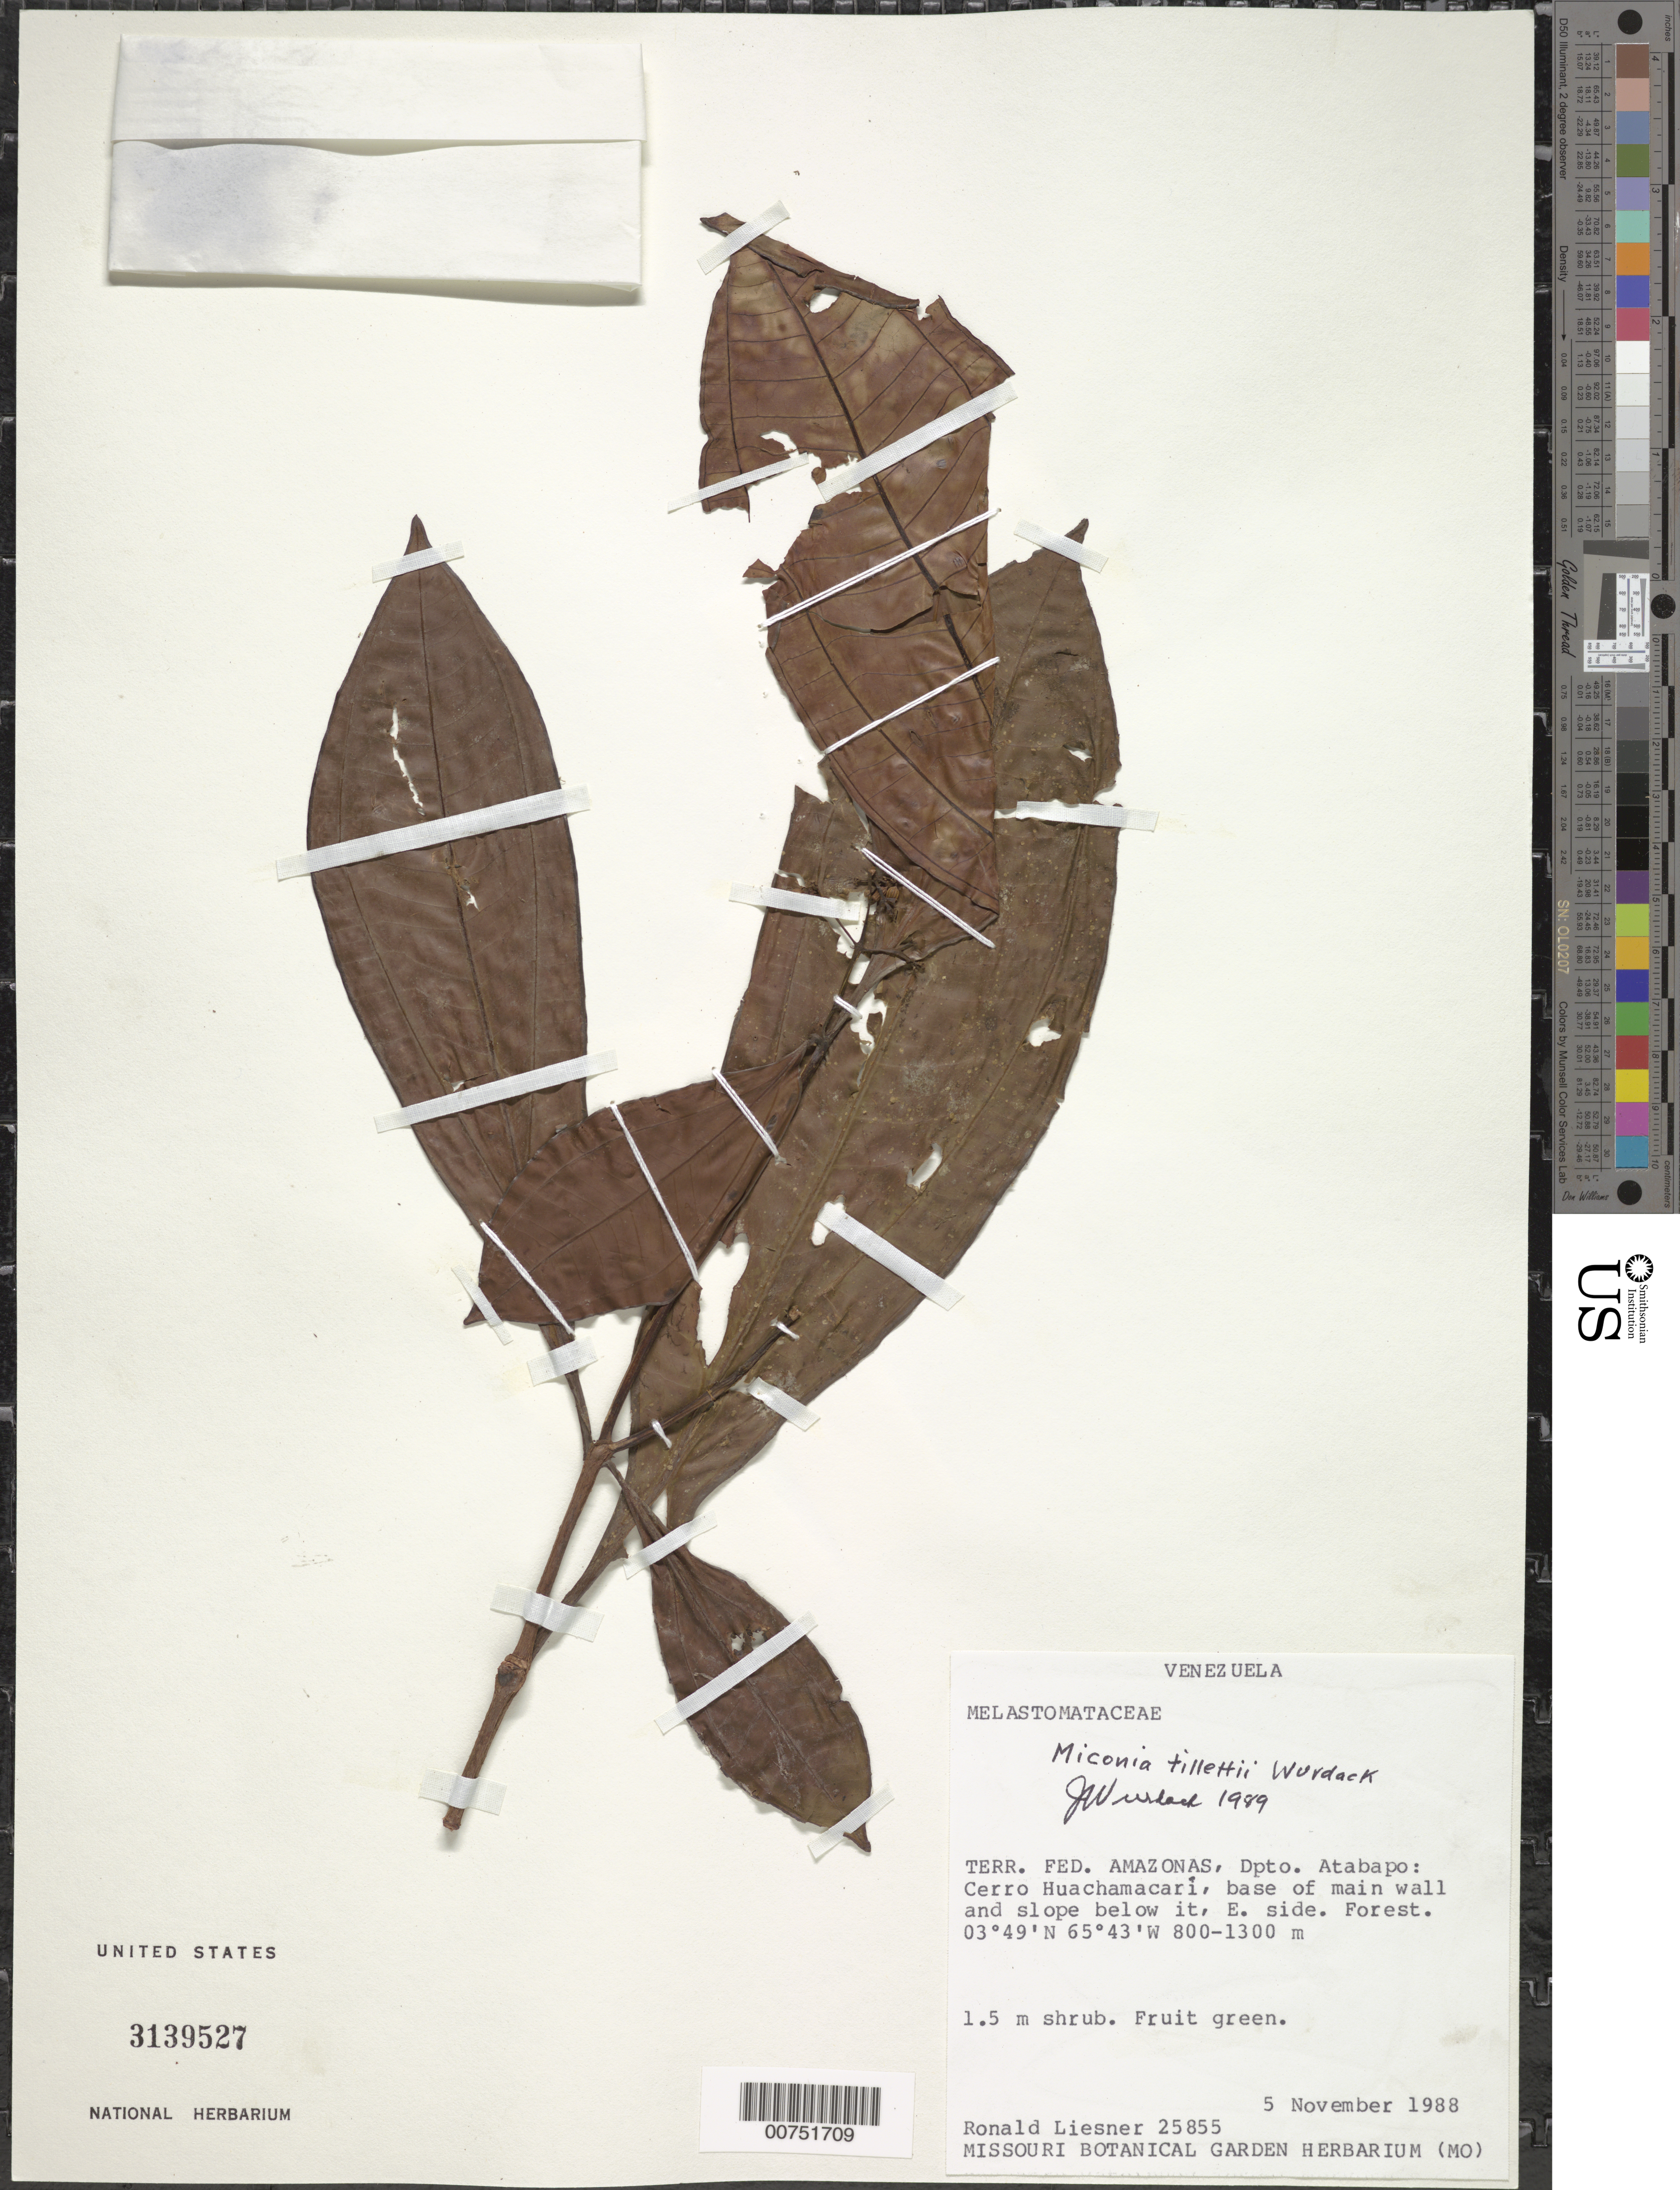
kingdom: Plantae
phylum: Tracheophyta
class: Magnoliopsida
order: Myrtales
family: Melastomataceae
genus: Miconia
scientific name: Miconia tillettii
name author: Wurdack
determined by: Wurdack, John J., (US), US (UNITED STATES)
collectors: R. L. Liesner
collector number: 25855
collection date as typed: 5-Nov-88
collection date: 1988-11-05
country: Venezuela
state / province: Amazonas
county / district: Atabapo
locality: Cerro Huachamacari, E slope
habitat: Forest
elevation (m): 800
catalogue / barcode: US 3139527